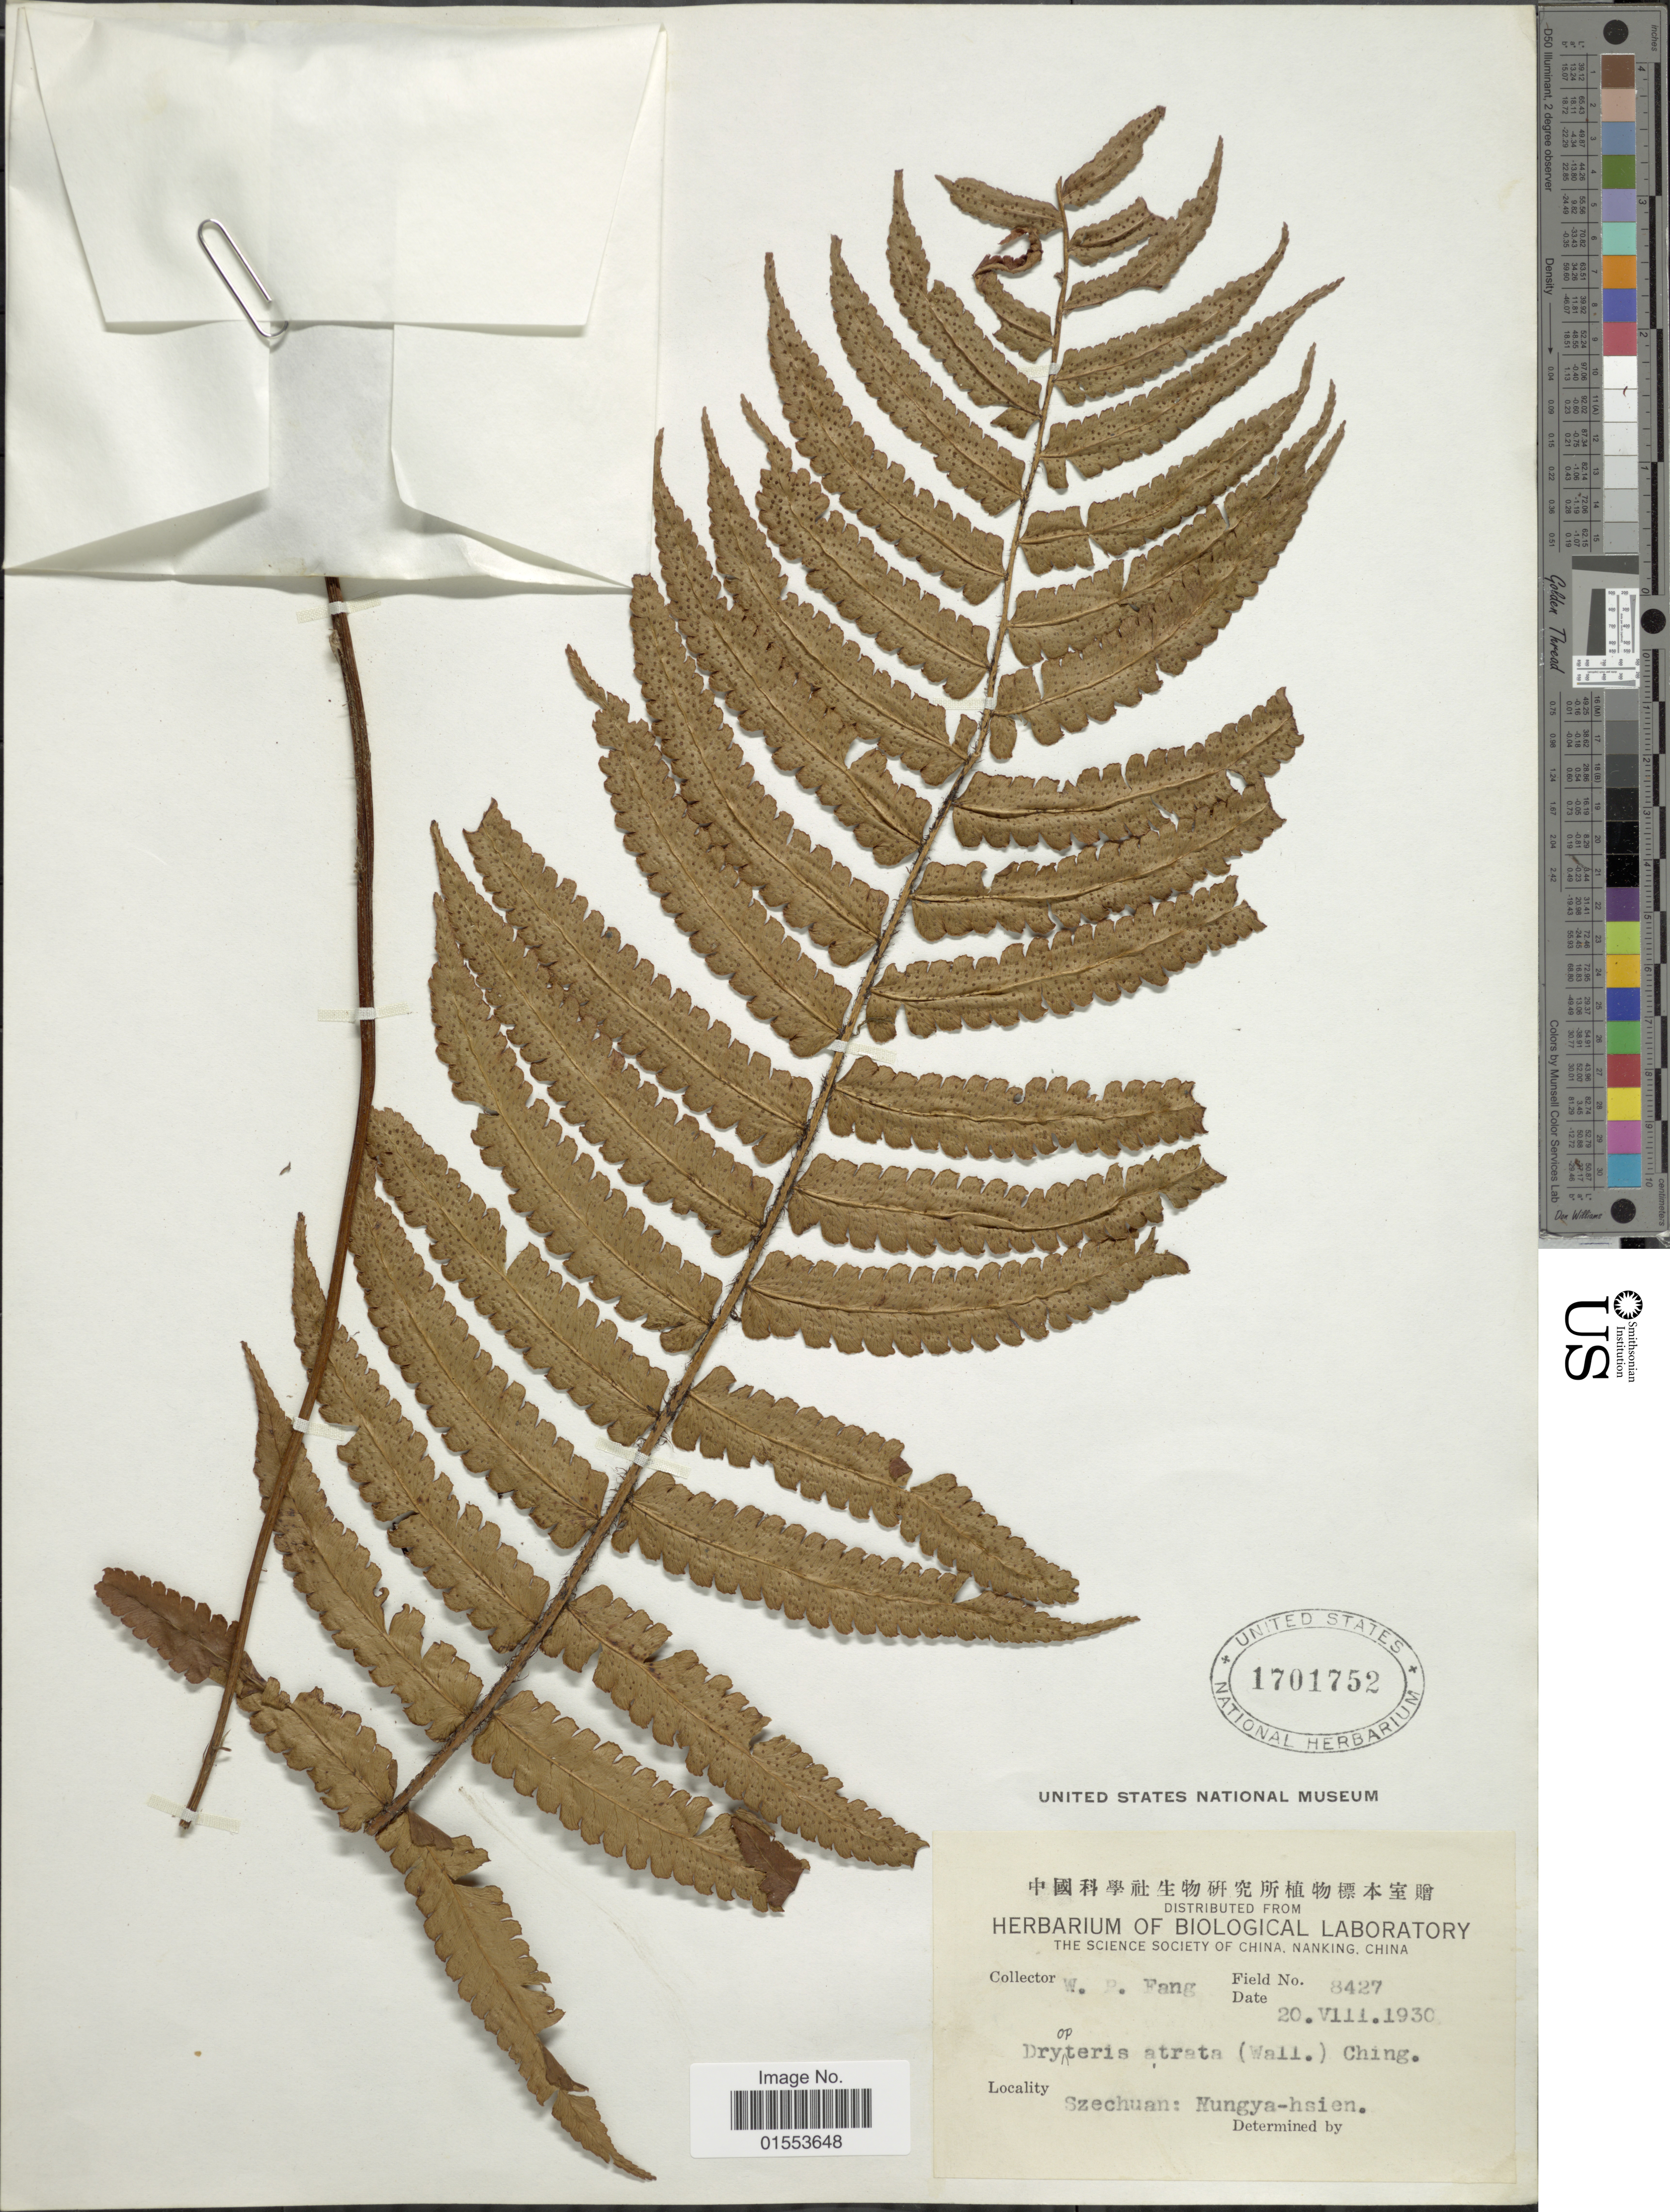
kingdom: Plantae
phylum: Tracheophyta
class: Polypodiopsida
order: Polypodiales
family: Dryopteridaceae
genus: Dryopteris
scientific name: Dryopteris atrata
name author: (Wall. ex Kunze) Ching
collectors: W. P. Fang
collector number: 8427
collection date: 1930-08-20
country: China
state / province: Sichuan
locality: Szechuan: Kungya-hsien.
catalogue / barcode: US 1701752